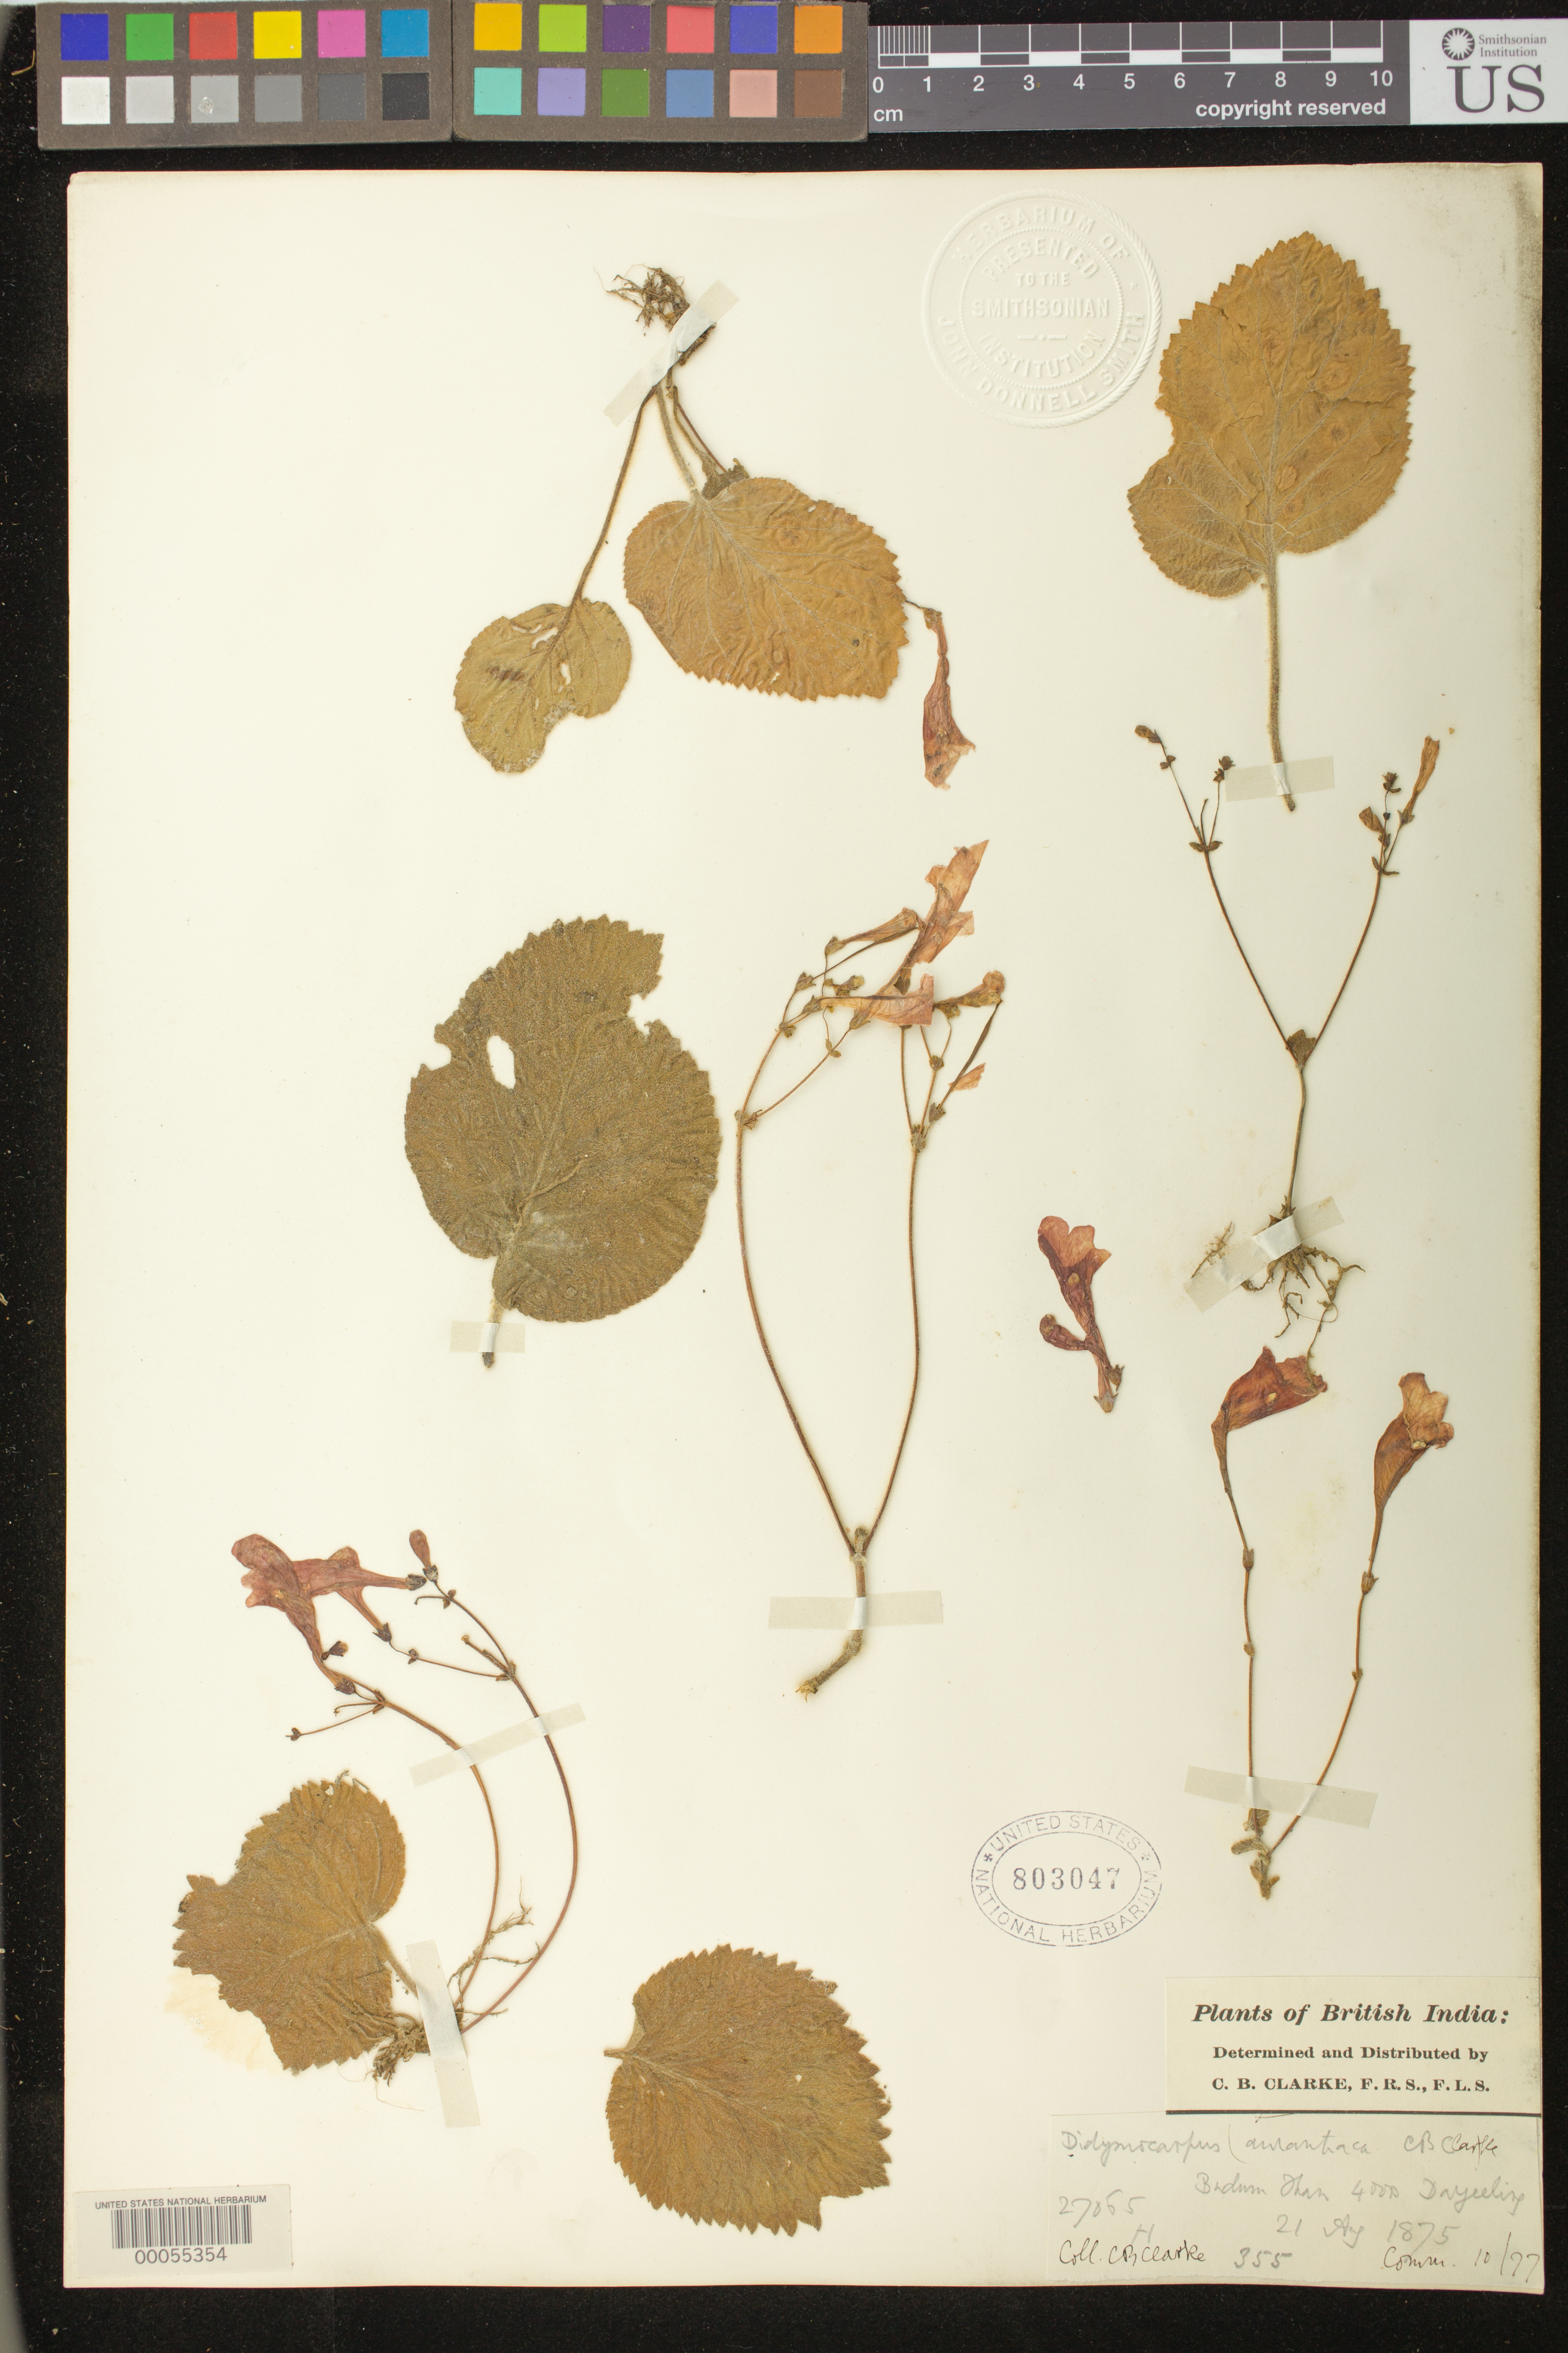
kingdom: Plantae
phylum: Tracheophyta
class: Magnoliopsida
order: Lamiales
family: Gesneriaceae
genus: Didymocarpus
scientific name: Didymocarpus aurantiacus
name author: C.B. Clarke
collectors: C. B. Clarke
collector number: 355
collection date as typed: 21 Aug 1875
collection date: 1875-08-21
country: India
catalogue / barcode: US 803047